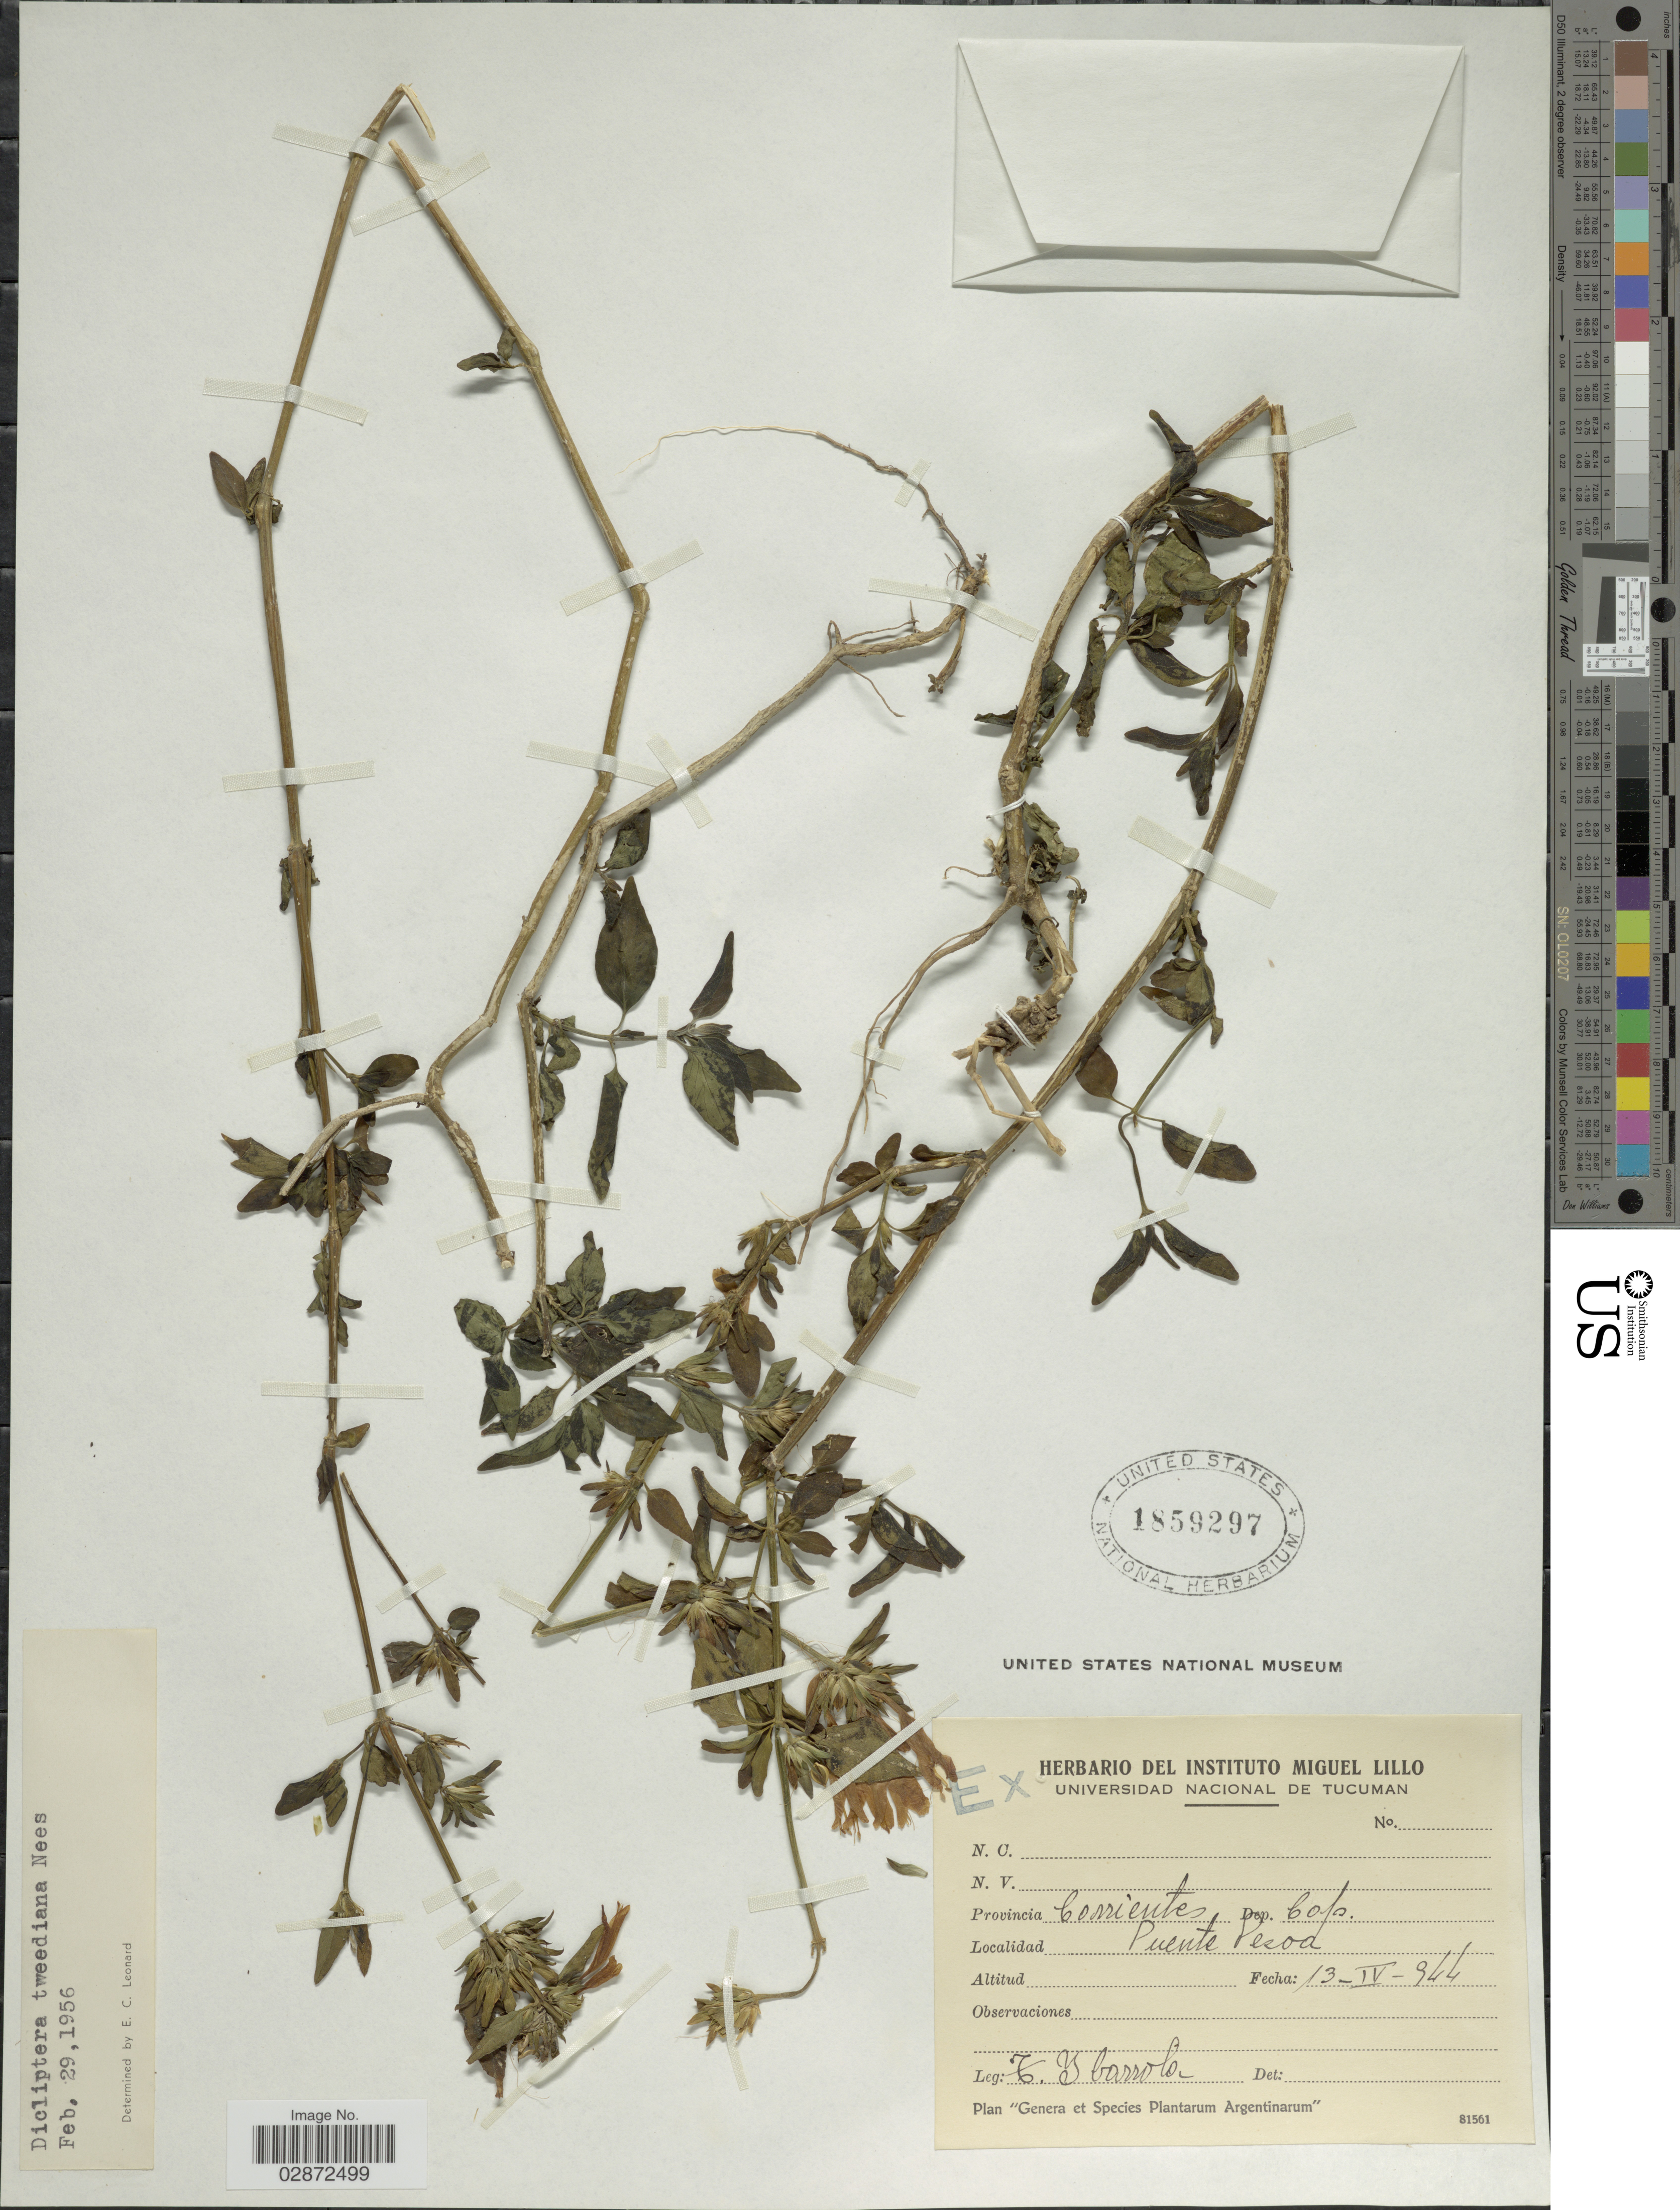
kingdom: Plantae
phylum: Tracheophyta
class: Magnoliopsida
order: Lamiales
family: Acanthaceae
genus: Dicliptera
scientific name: Dicliptera squarrosa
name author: Nees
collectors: T. Ybarrola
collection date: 1944-04-13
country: Argentina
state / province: Corrientes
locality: Provincia Corrientes. Dep. Cap. Puente Pesoa.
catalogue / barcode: US 1859297